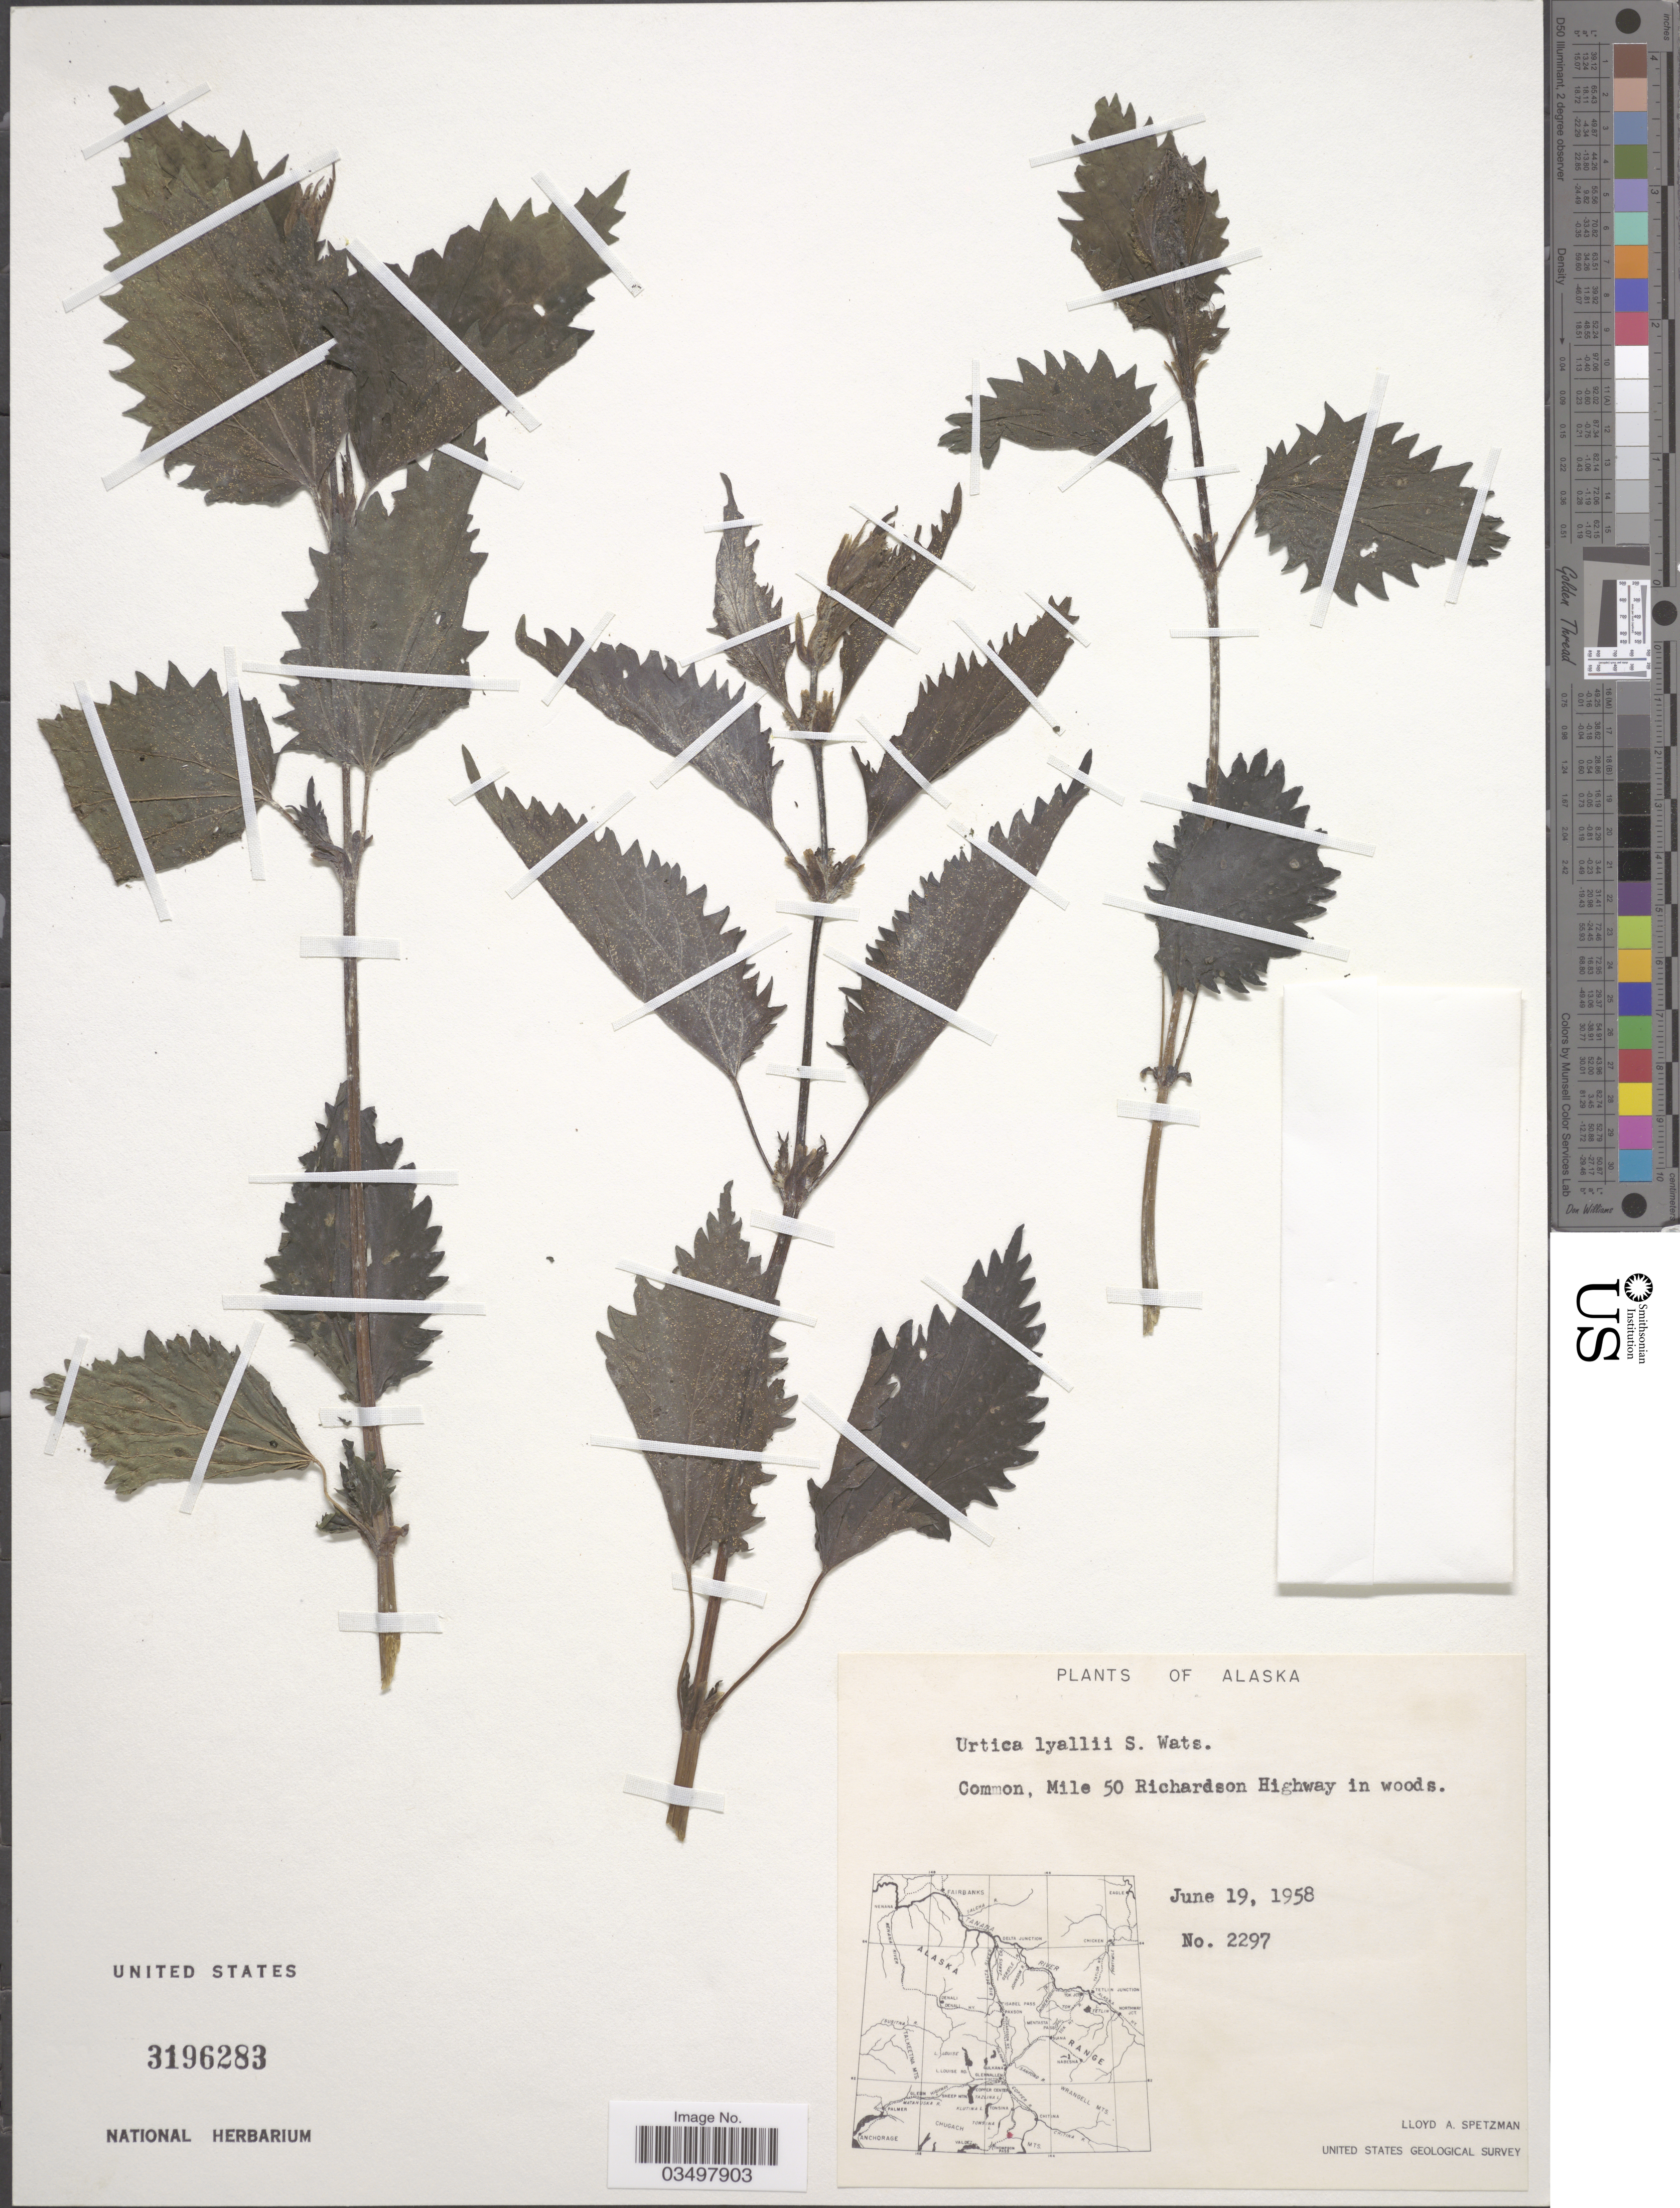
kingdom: Plantae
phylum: Tracheophyta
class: Magnoliopsida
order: Rosales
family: Urticaceae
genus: Urtica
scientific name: Urtica lyallii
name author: S. Watson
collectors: L. Spetzman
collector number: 2297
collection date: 1958-06-19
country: United States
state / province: Alaska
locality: Mile 50 Richardson Highway in woods.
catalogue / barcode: US 3196283